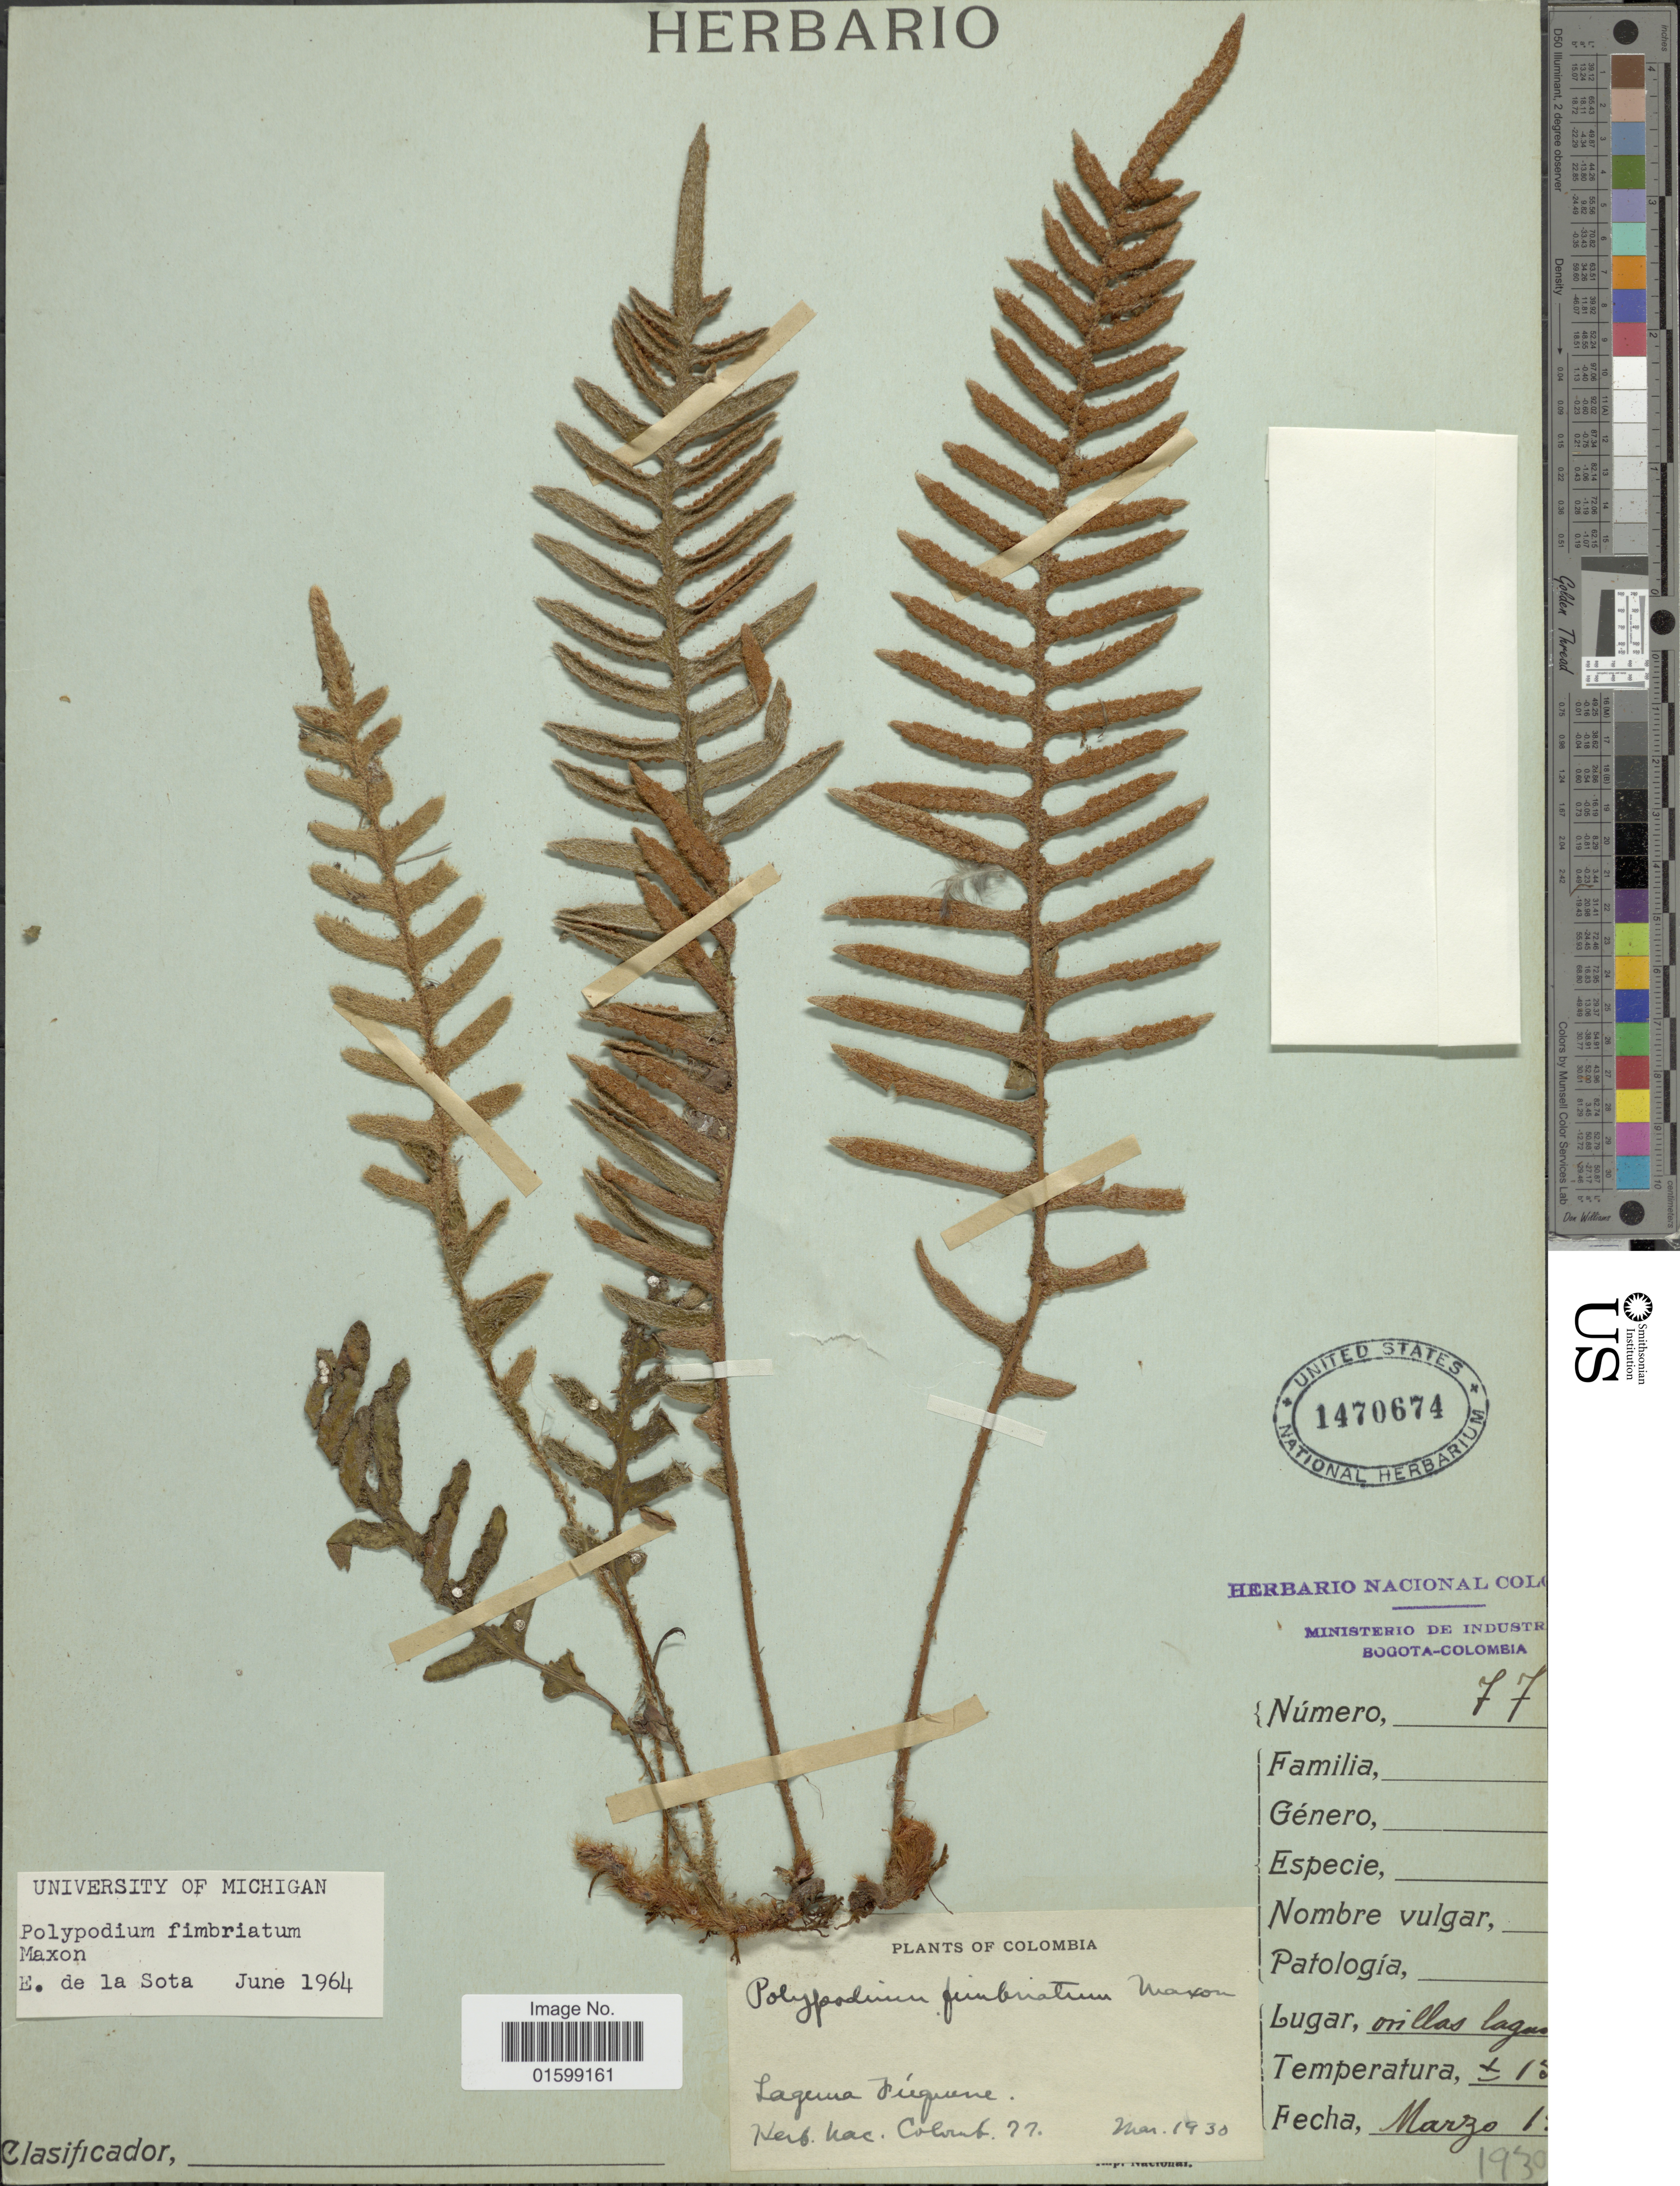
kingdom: Plantae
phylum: Tracheophyta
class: Polypodiopsida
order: Polypodiales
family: Polypodiaceae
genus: Pleopeltis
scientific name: Pleopeltis fimbriata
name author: (Maxon) A.R. Sm.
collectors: ex herb. Mac. Colount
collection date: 1930-03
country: Colombia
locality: Laguna Tuquerre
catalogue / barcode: US 1470674